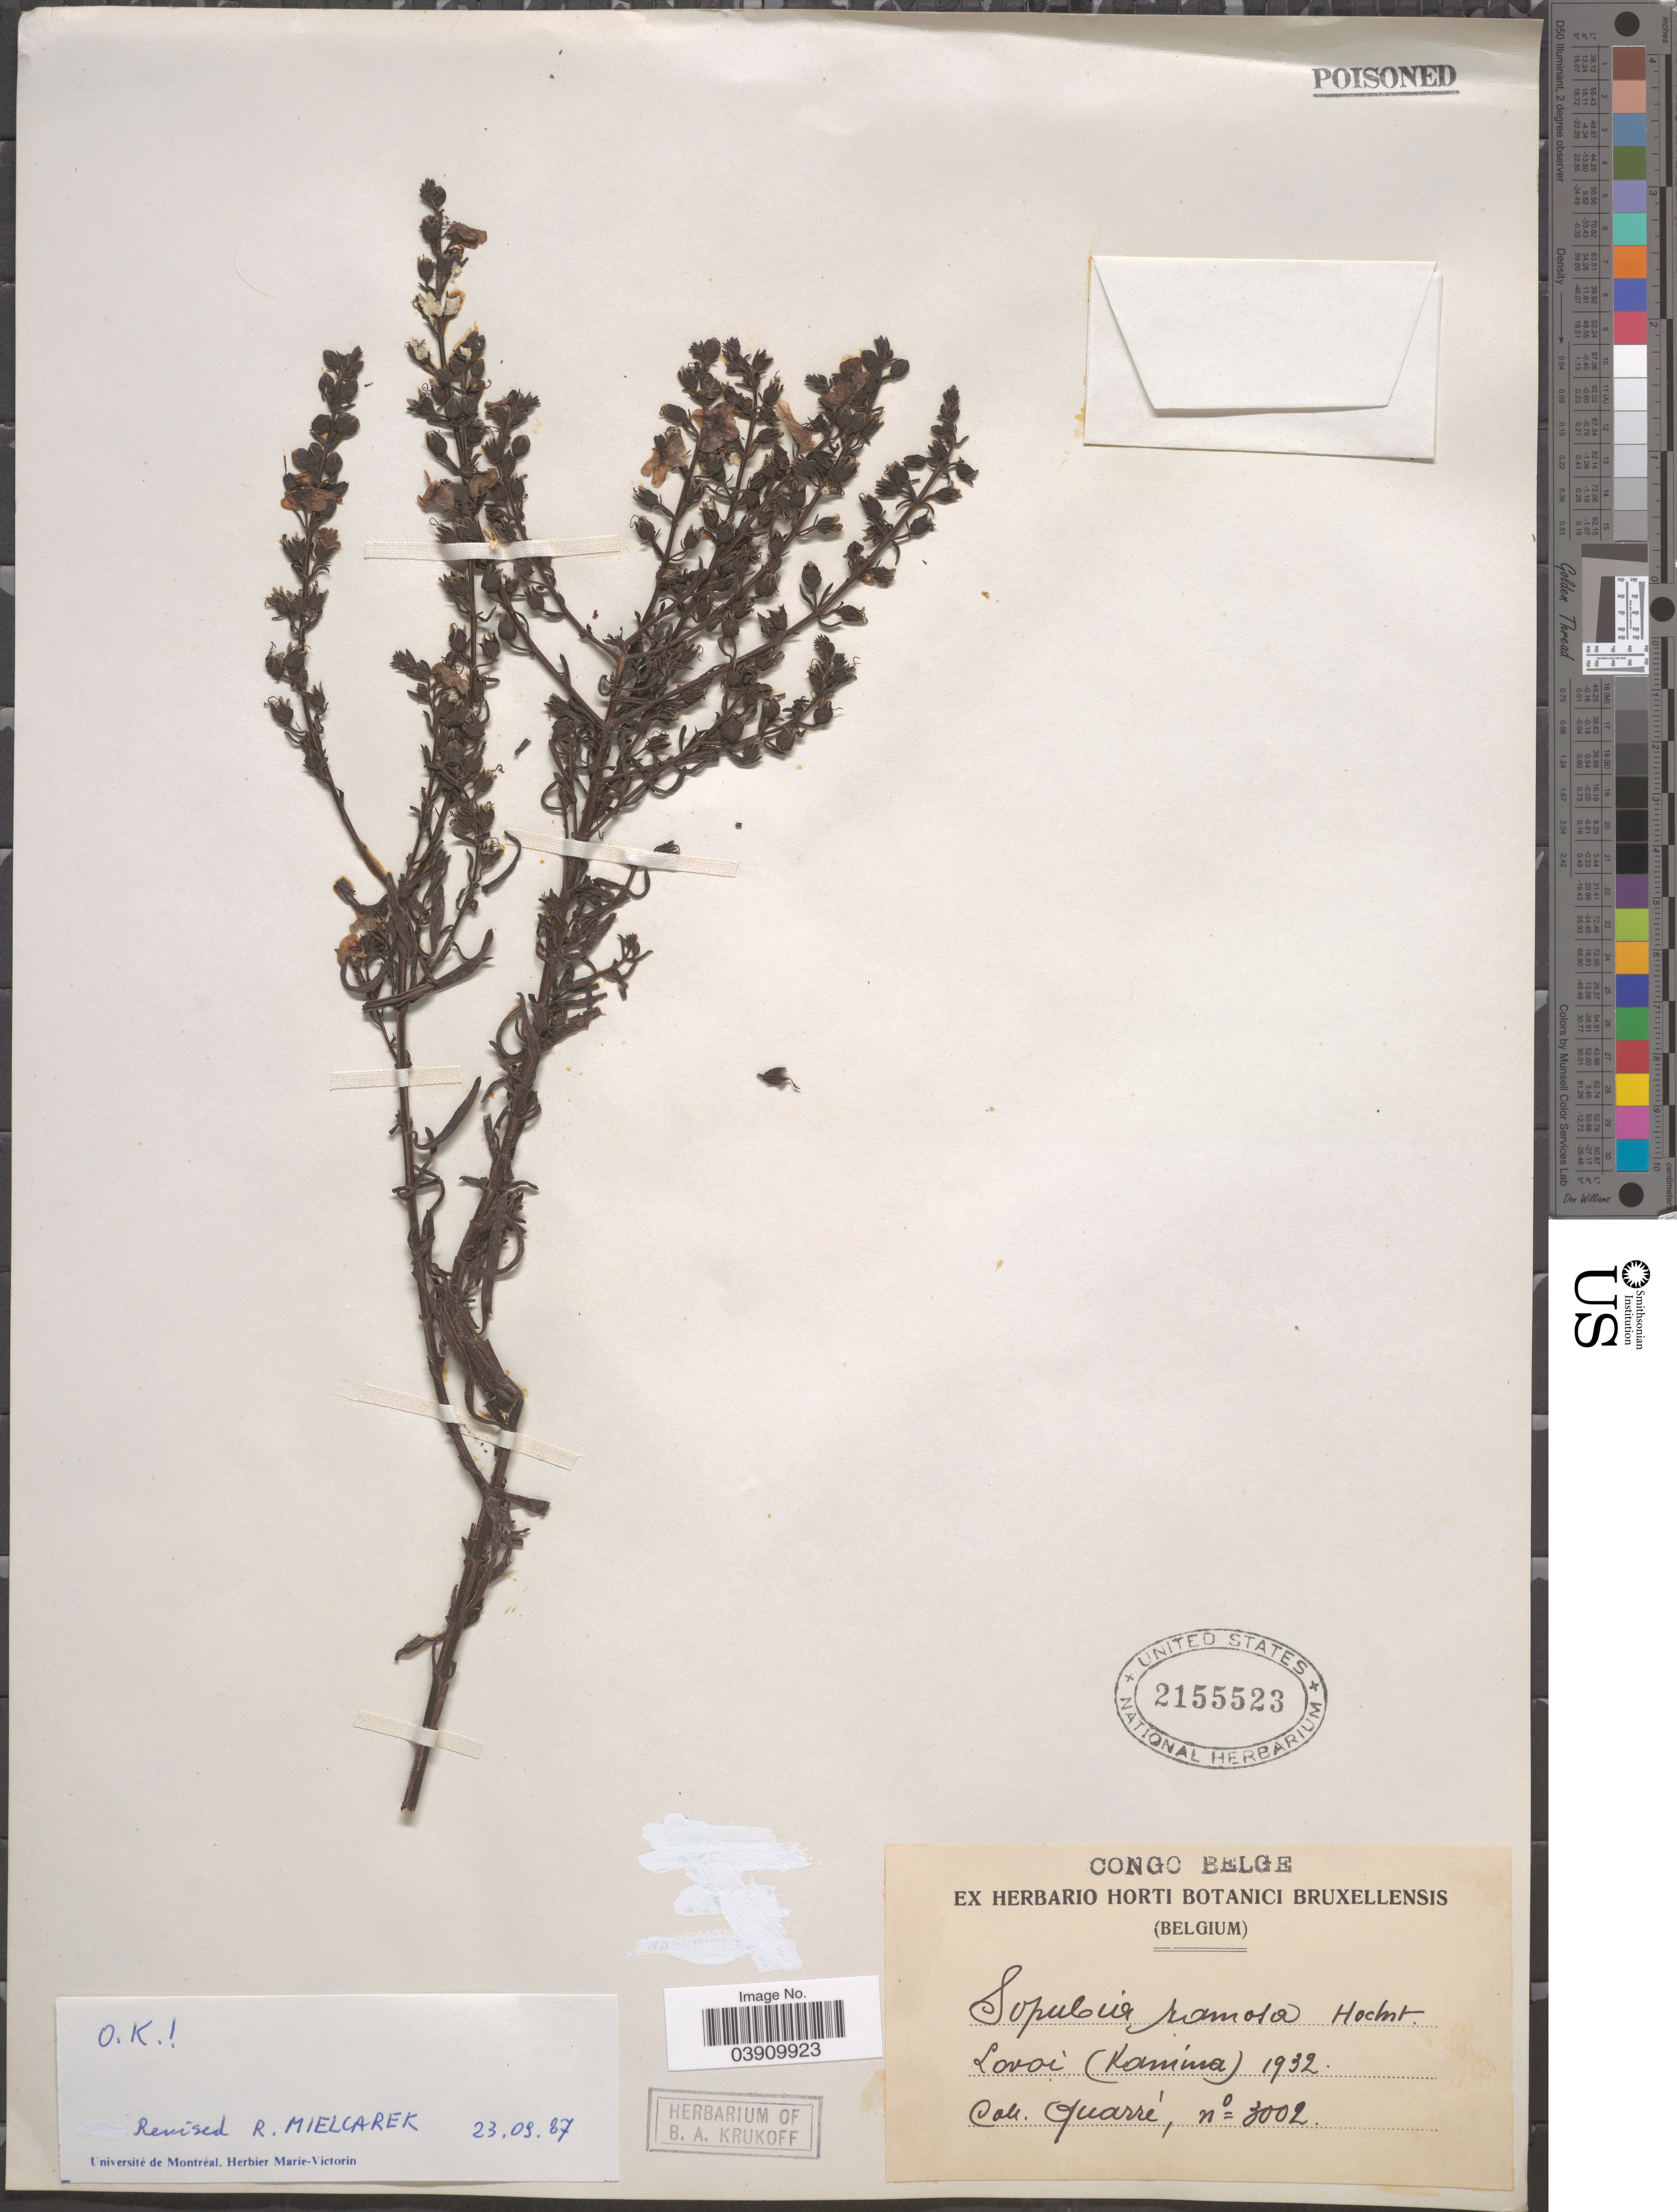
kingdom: Plantae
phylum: Tracheophyta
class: Magnoliopsida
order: Lamiales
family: Orobanchaceae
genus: Sopubia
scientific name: Sopubia ramosa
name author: (Hochst.) Hochst.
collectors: -. Quarre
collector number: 3002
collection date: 1932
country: Congo, Democratic Republic of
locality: Congo Belge. Lovai (Kamina).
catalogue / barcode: US 2155523